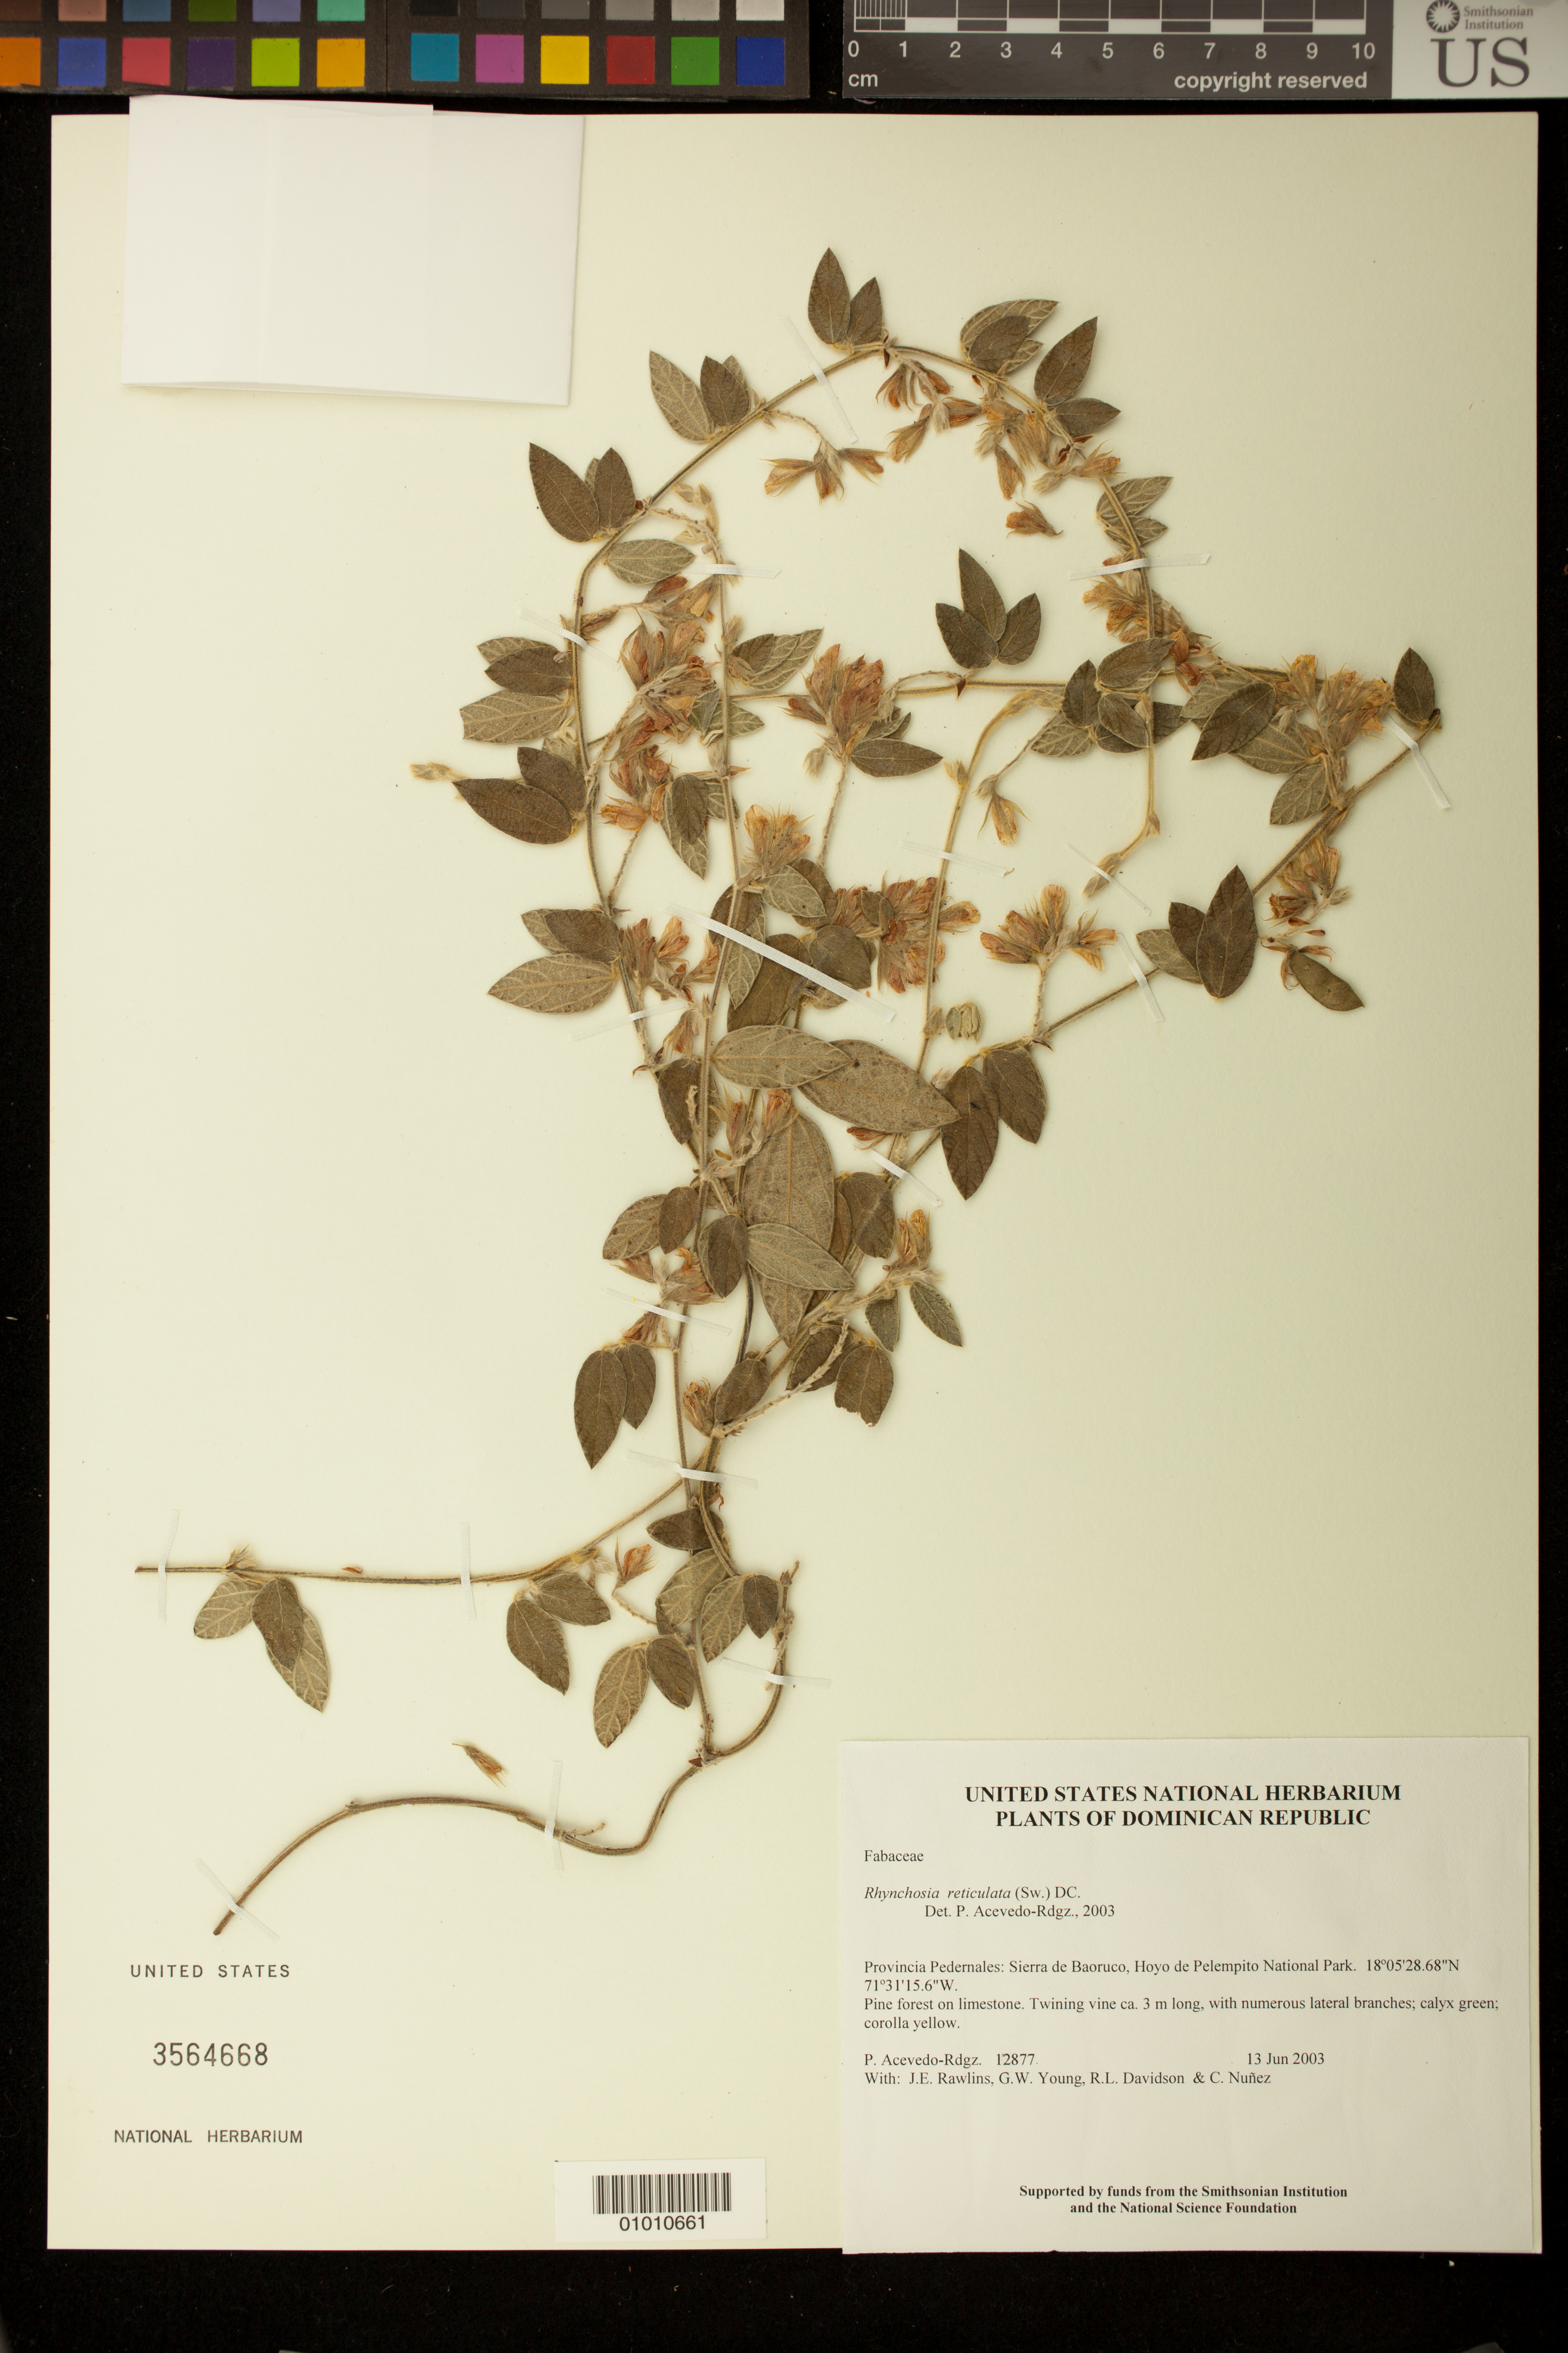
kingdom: Plantae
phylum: Tracheophyta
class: Magnoliopsida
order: Fabales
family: Fabaceae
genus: Rhynchosia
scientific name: Rhynchosia reticulata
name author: (Sw.) DC.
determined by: Acevedo-Rodríguez, P., (BOT), Smithsonian Institution - National Museum of Natural History (UNITED STATES)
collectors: P. Acevedo-Rodr., J. Rawlins, G. Young, R. Davidson & C. Nunez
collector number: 12877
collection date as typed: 13 Jun 2003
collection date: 2003-06-13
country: Dominican Republic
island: Hispaniola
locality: Provincia Pedernales: Sierra de Baoruco, Hoyo de Pelempito National Park.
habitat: Pine forest on limestone.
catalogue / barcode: US 3564668